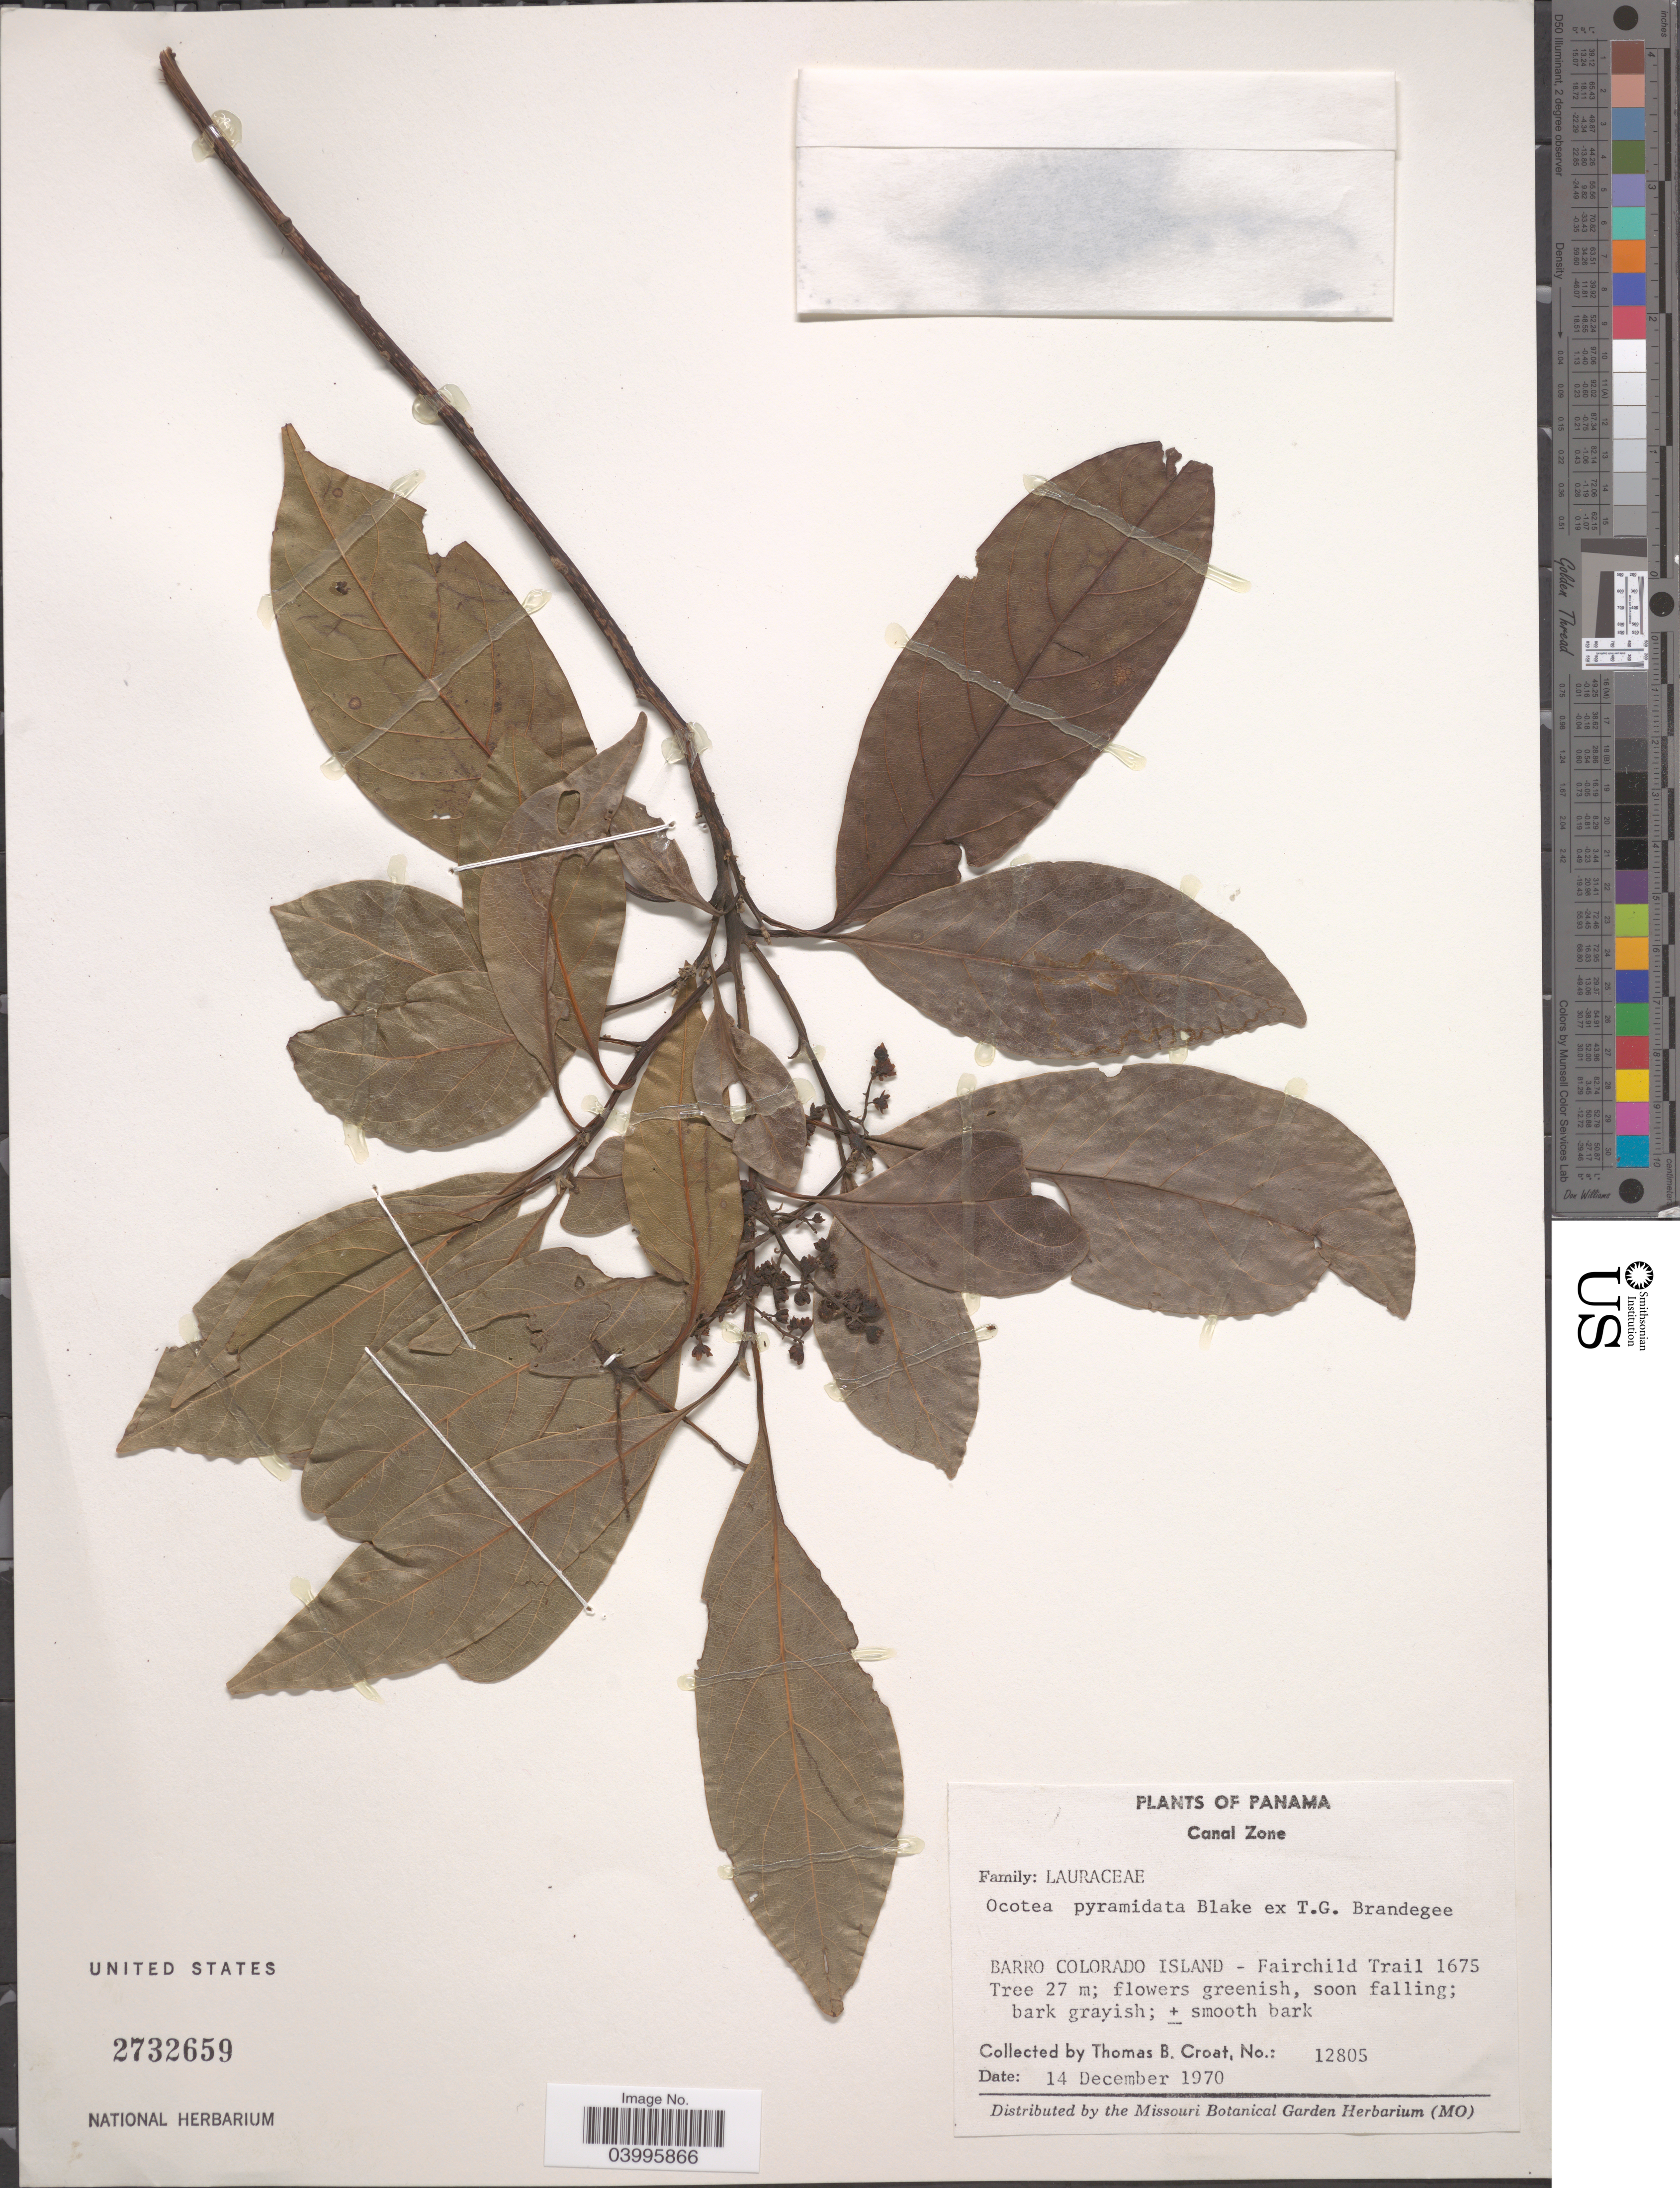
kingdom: Plantae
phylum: Tracheophyta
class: Magnoliopsida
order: Laurales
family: Lauraceae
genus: Ocotea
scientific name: Ocotea pyramidata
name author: S.F. Blake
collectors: T. B. Croat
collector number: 12805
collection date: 1970-12-14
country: Panama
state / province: Panamá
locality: Canal Zone. Barro Colorado Island - Fairchild Trail 1675.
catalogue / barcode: US 2732659